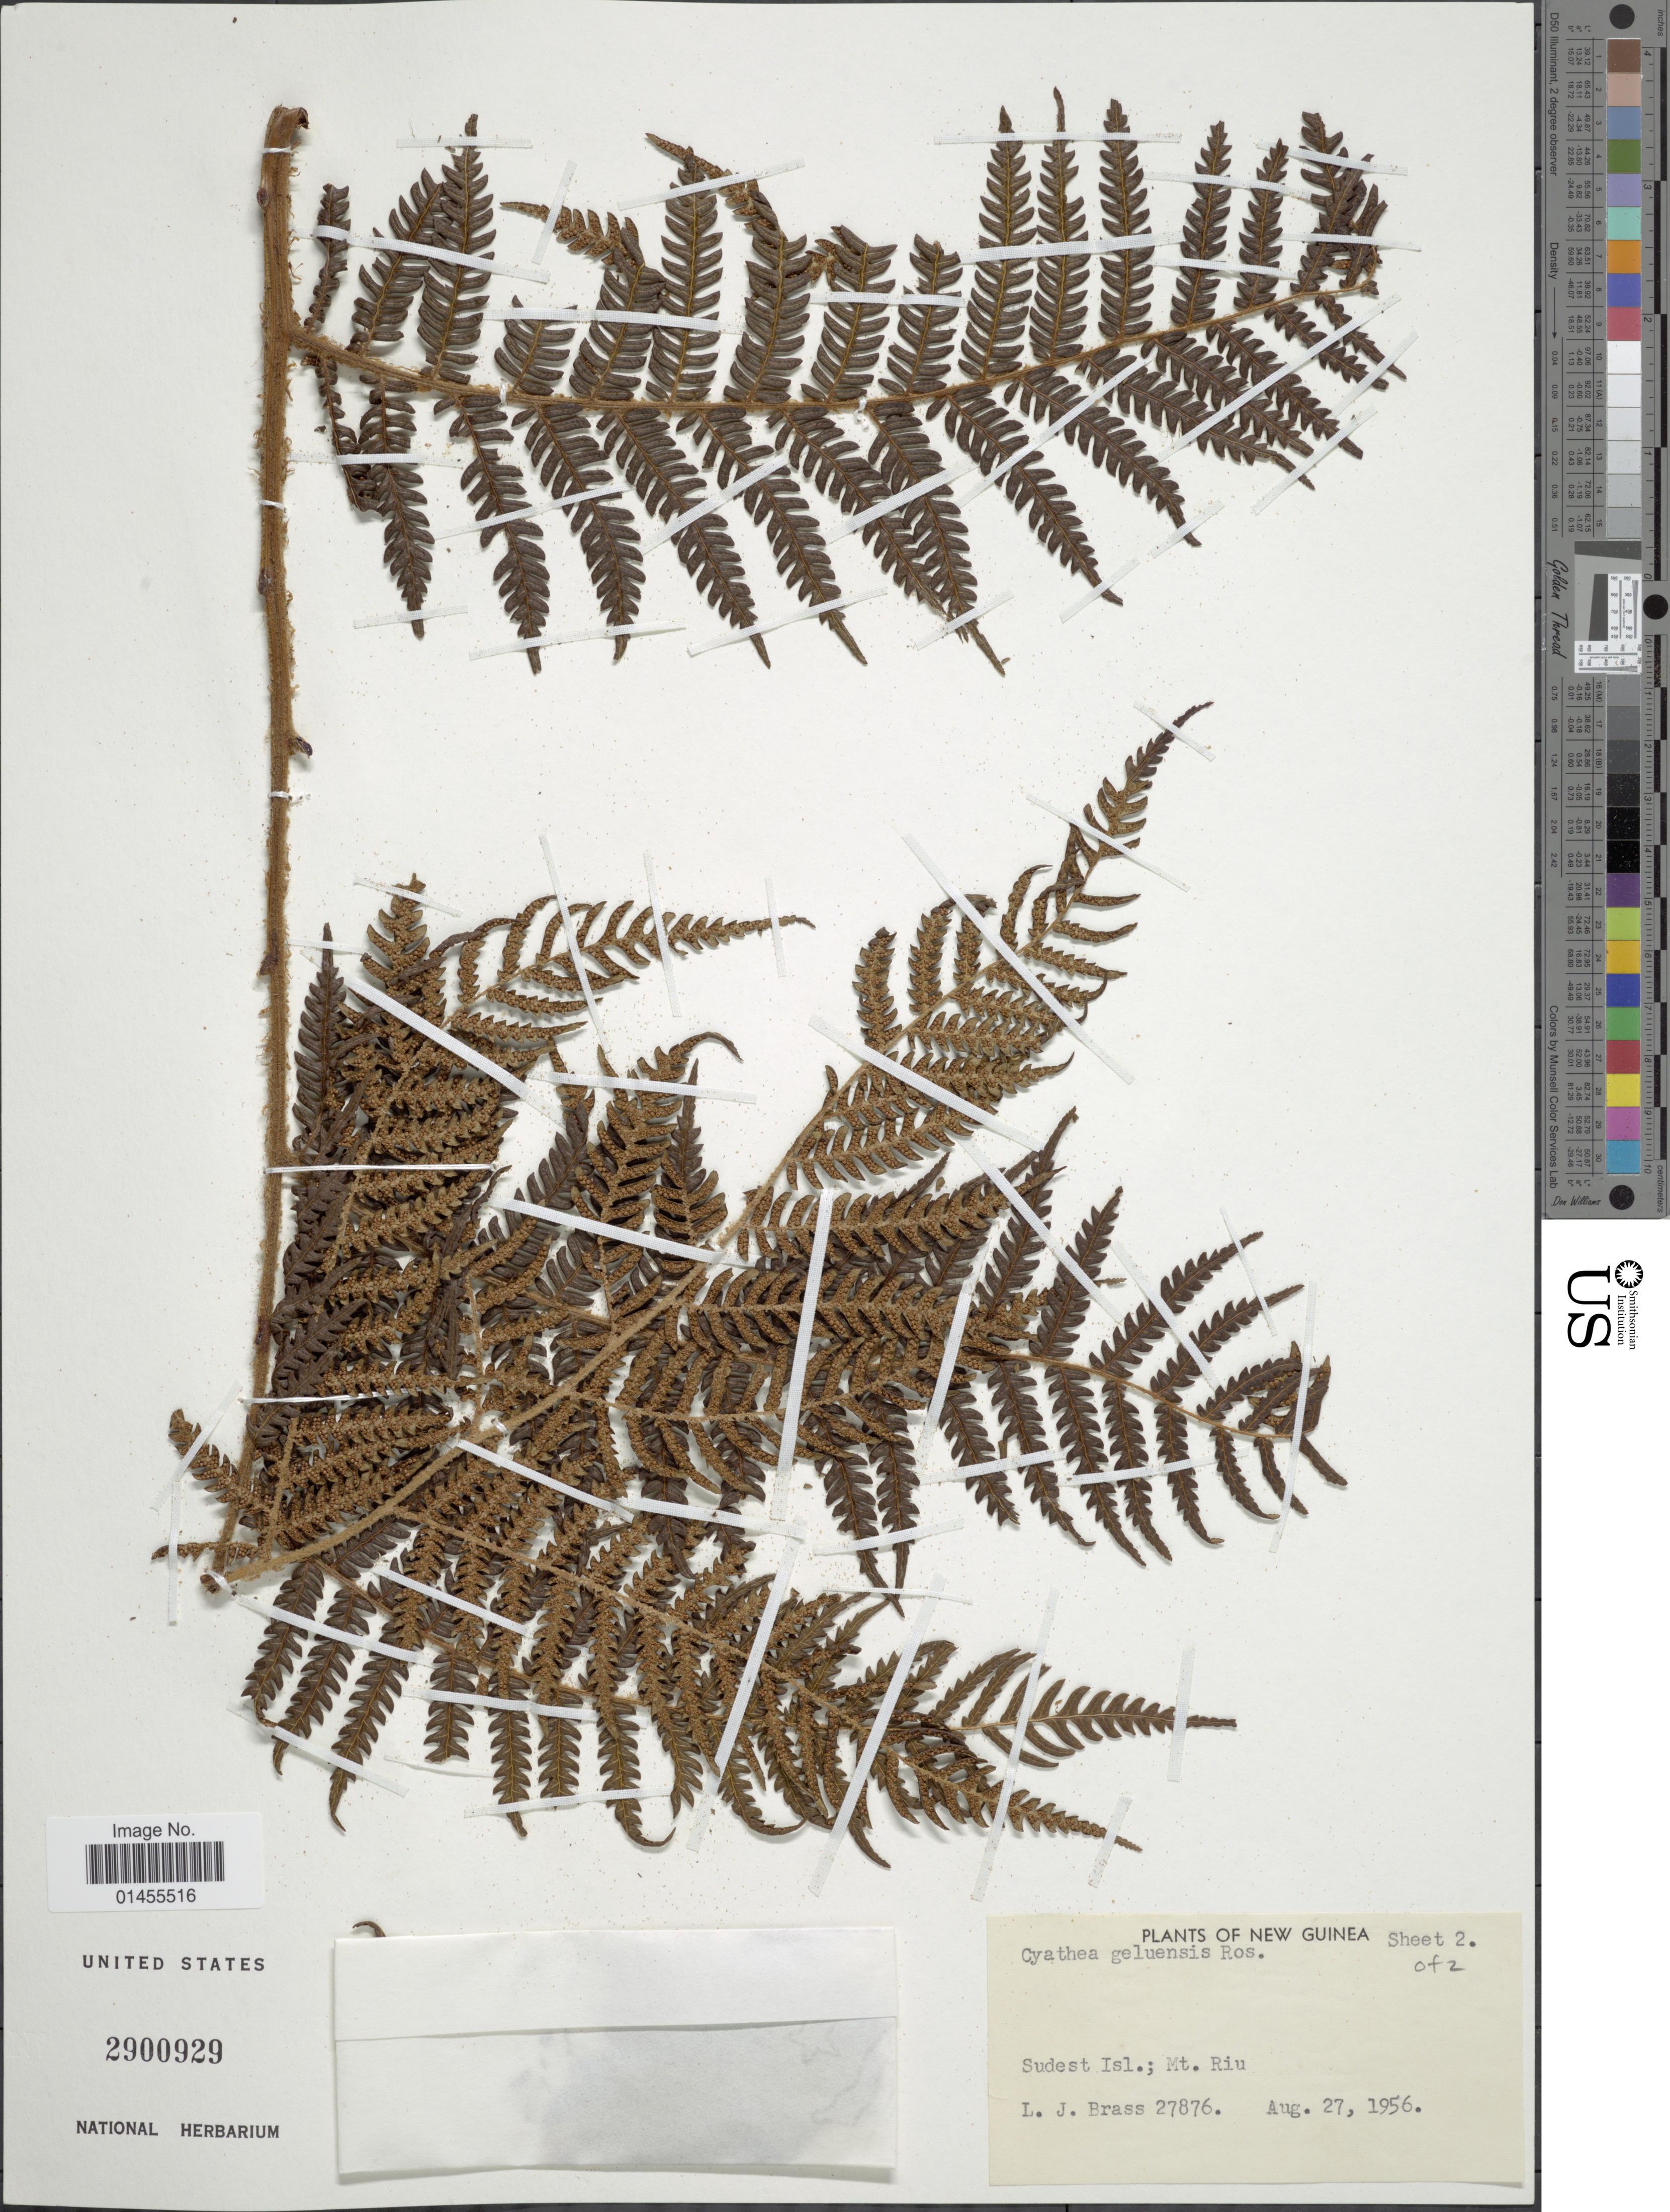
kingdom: Plantae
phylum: Tracheophyta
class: Polypodiopsida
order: Cyatheales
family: Cyatheaceae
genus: Alsophila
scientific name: Alsophila geluensis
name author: (Rosenst.) R.M. Tryon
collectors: L. J. Brass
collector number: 27876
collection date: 1956-08-27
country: Papua New Guinea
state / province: Milne Bay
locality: New Guinea. Sudest isl.; Mt. Riu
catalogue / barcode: US 2900929